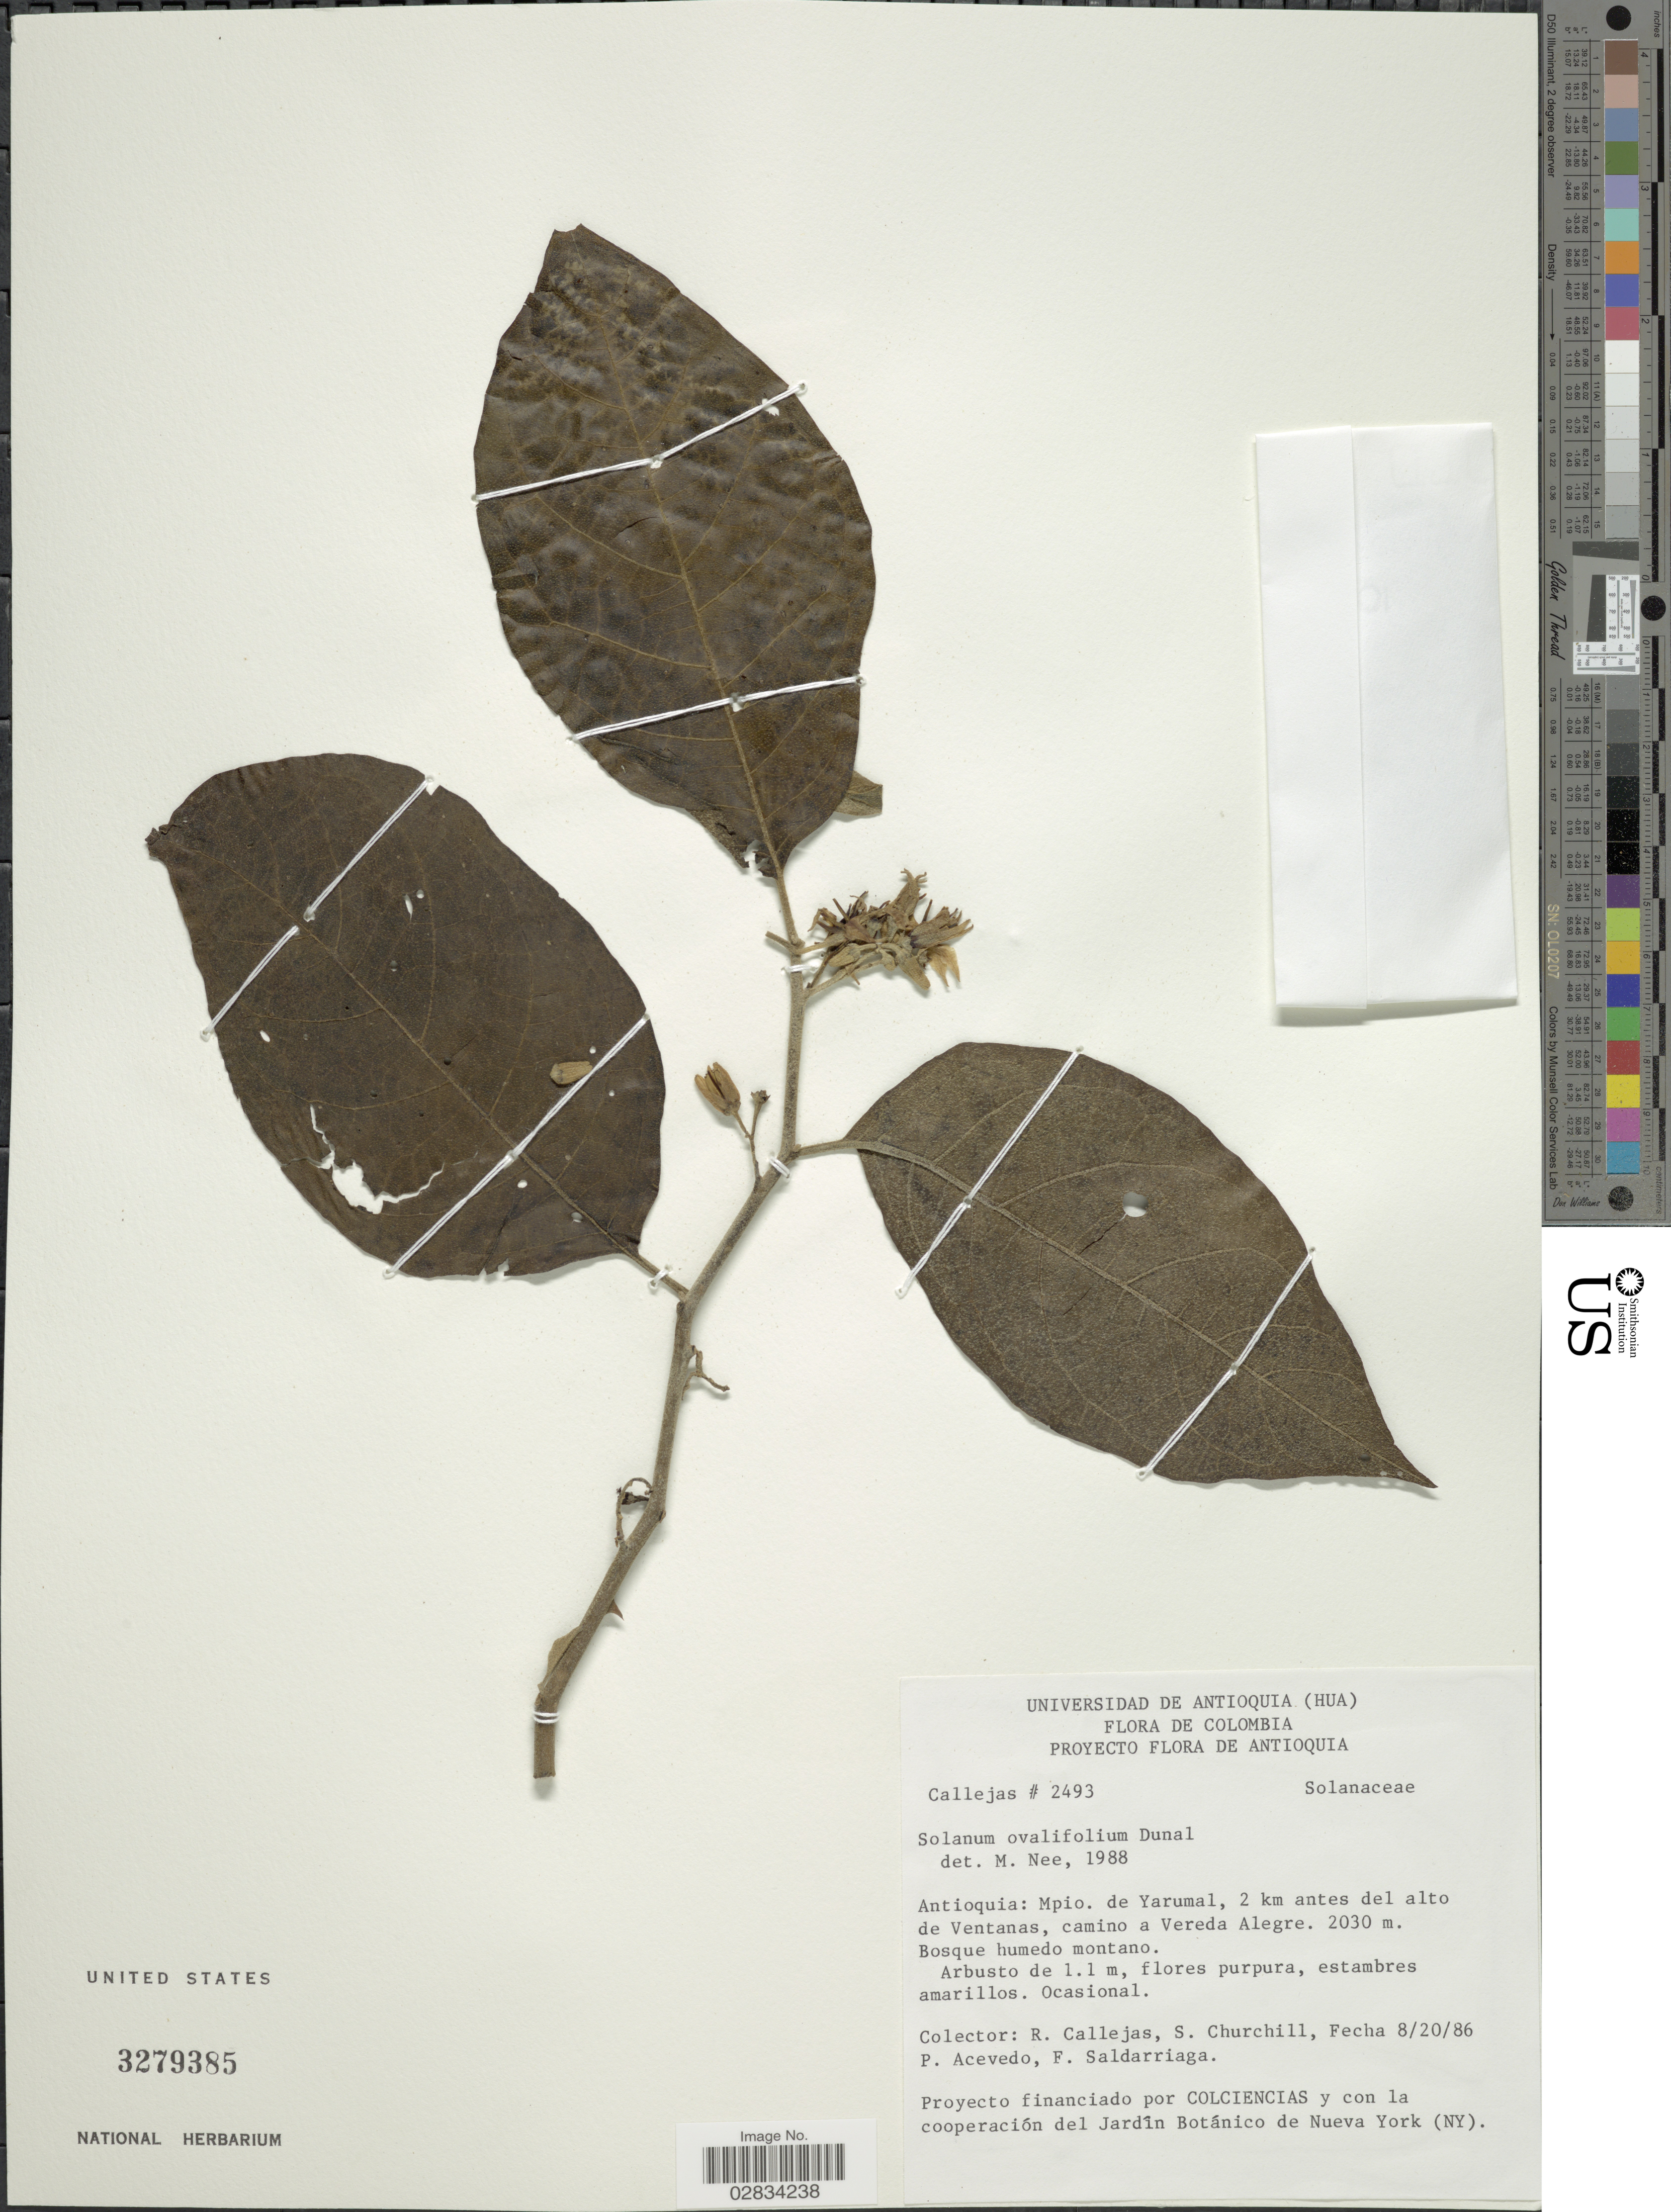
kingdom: Plantae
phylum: Tracheophyta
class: Magnoliopsida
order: Solanales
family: Solanaceae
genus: Solanum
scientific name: Solanum ovalifolium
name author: Dunal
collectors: R. Callejas, S. Churchill, P. Acevedo-Rodr. & F. Saldarriaga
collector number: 2493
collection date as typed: Transcribed d/m/y: 20/8/86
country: Colombia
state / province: Antioquia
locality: Mpio. de Yarumal, 2 km antes del alto de Ventanas, camino a Vereda Alegre.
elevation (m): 2030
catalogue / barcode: US 3279385